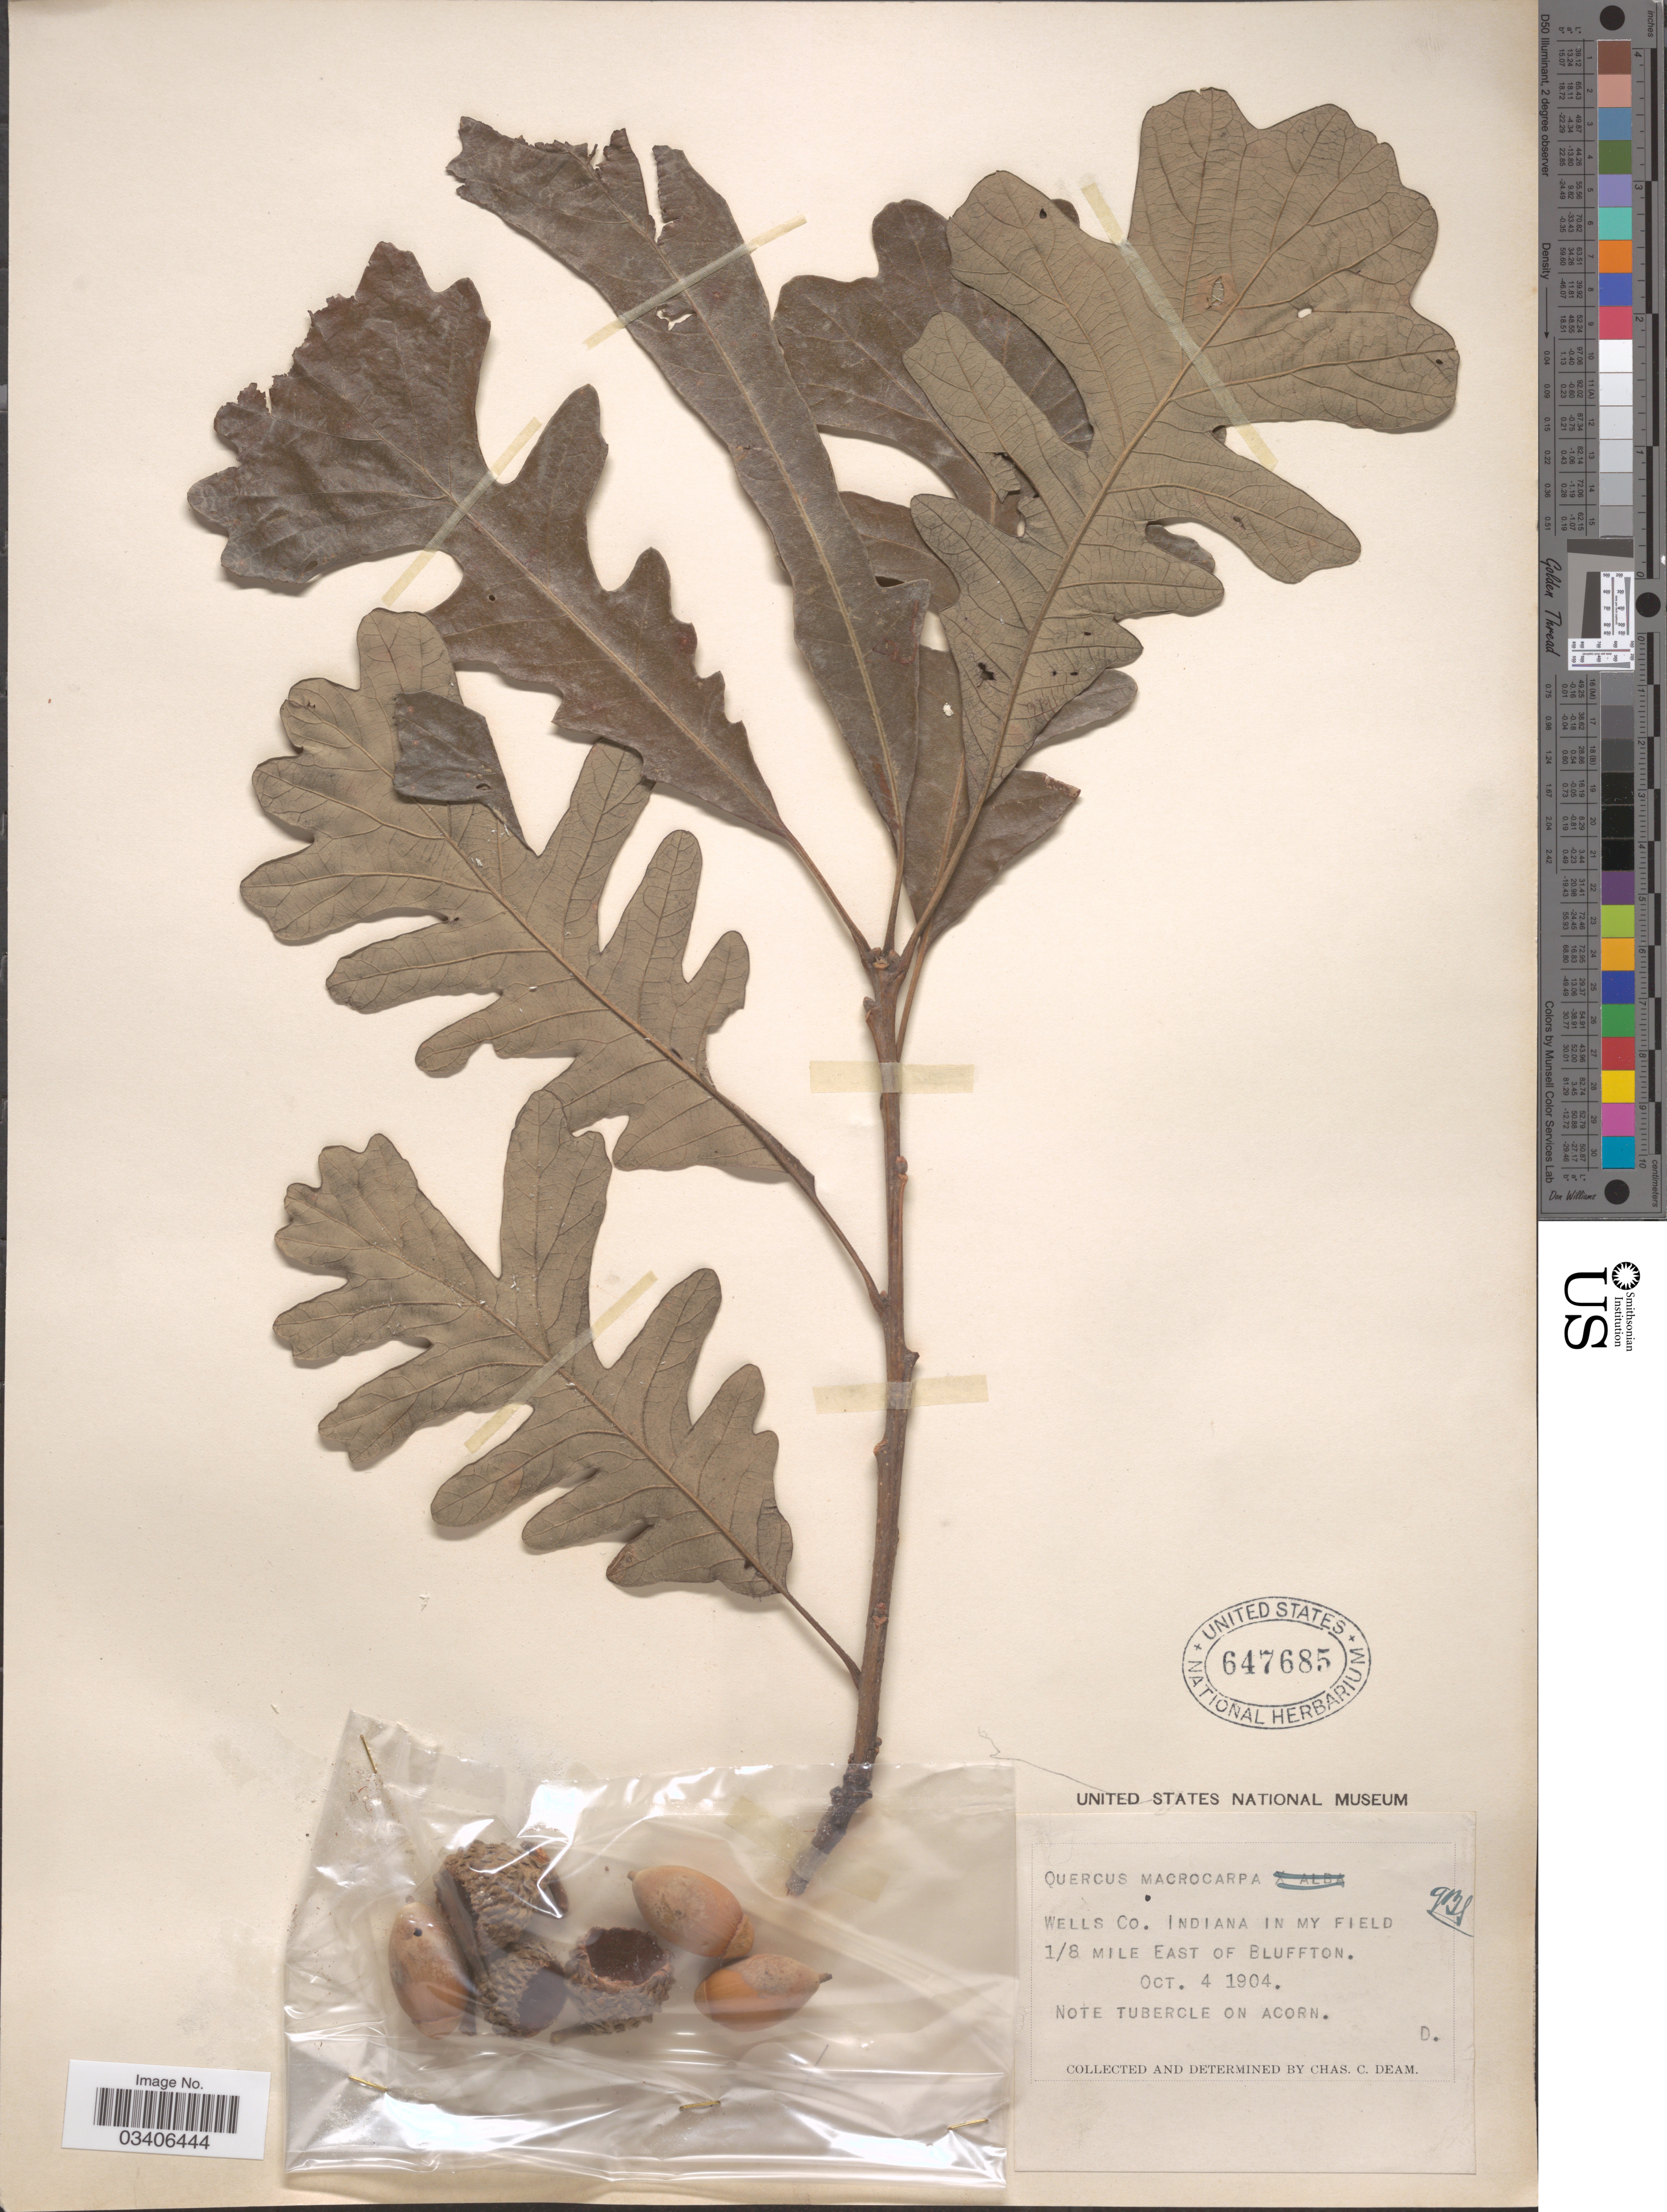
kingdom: Plantae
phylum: Tracheophyta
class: Magnoliopsida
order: Fagales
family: Fagaceae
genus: Quercus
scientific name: Quercus macrocarpa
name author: Michx.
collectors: C. C. Deam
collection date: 1904-10-04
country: United States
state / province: Indiana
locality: Wells Co. Indiana in my field 1/8 mile East of Bluffton.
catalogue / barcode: US 647685